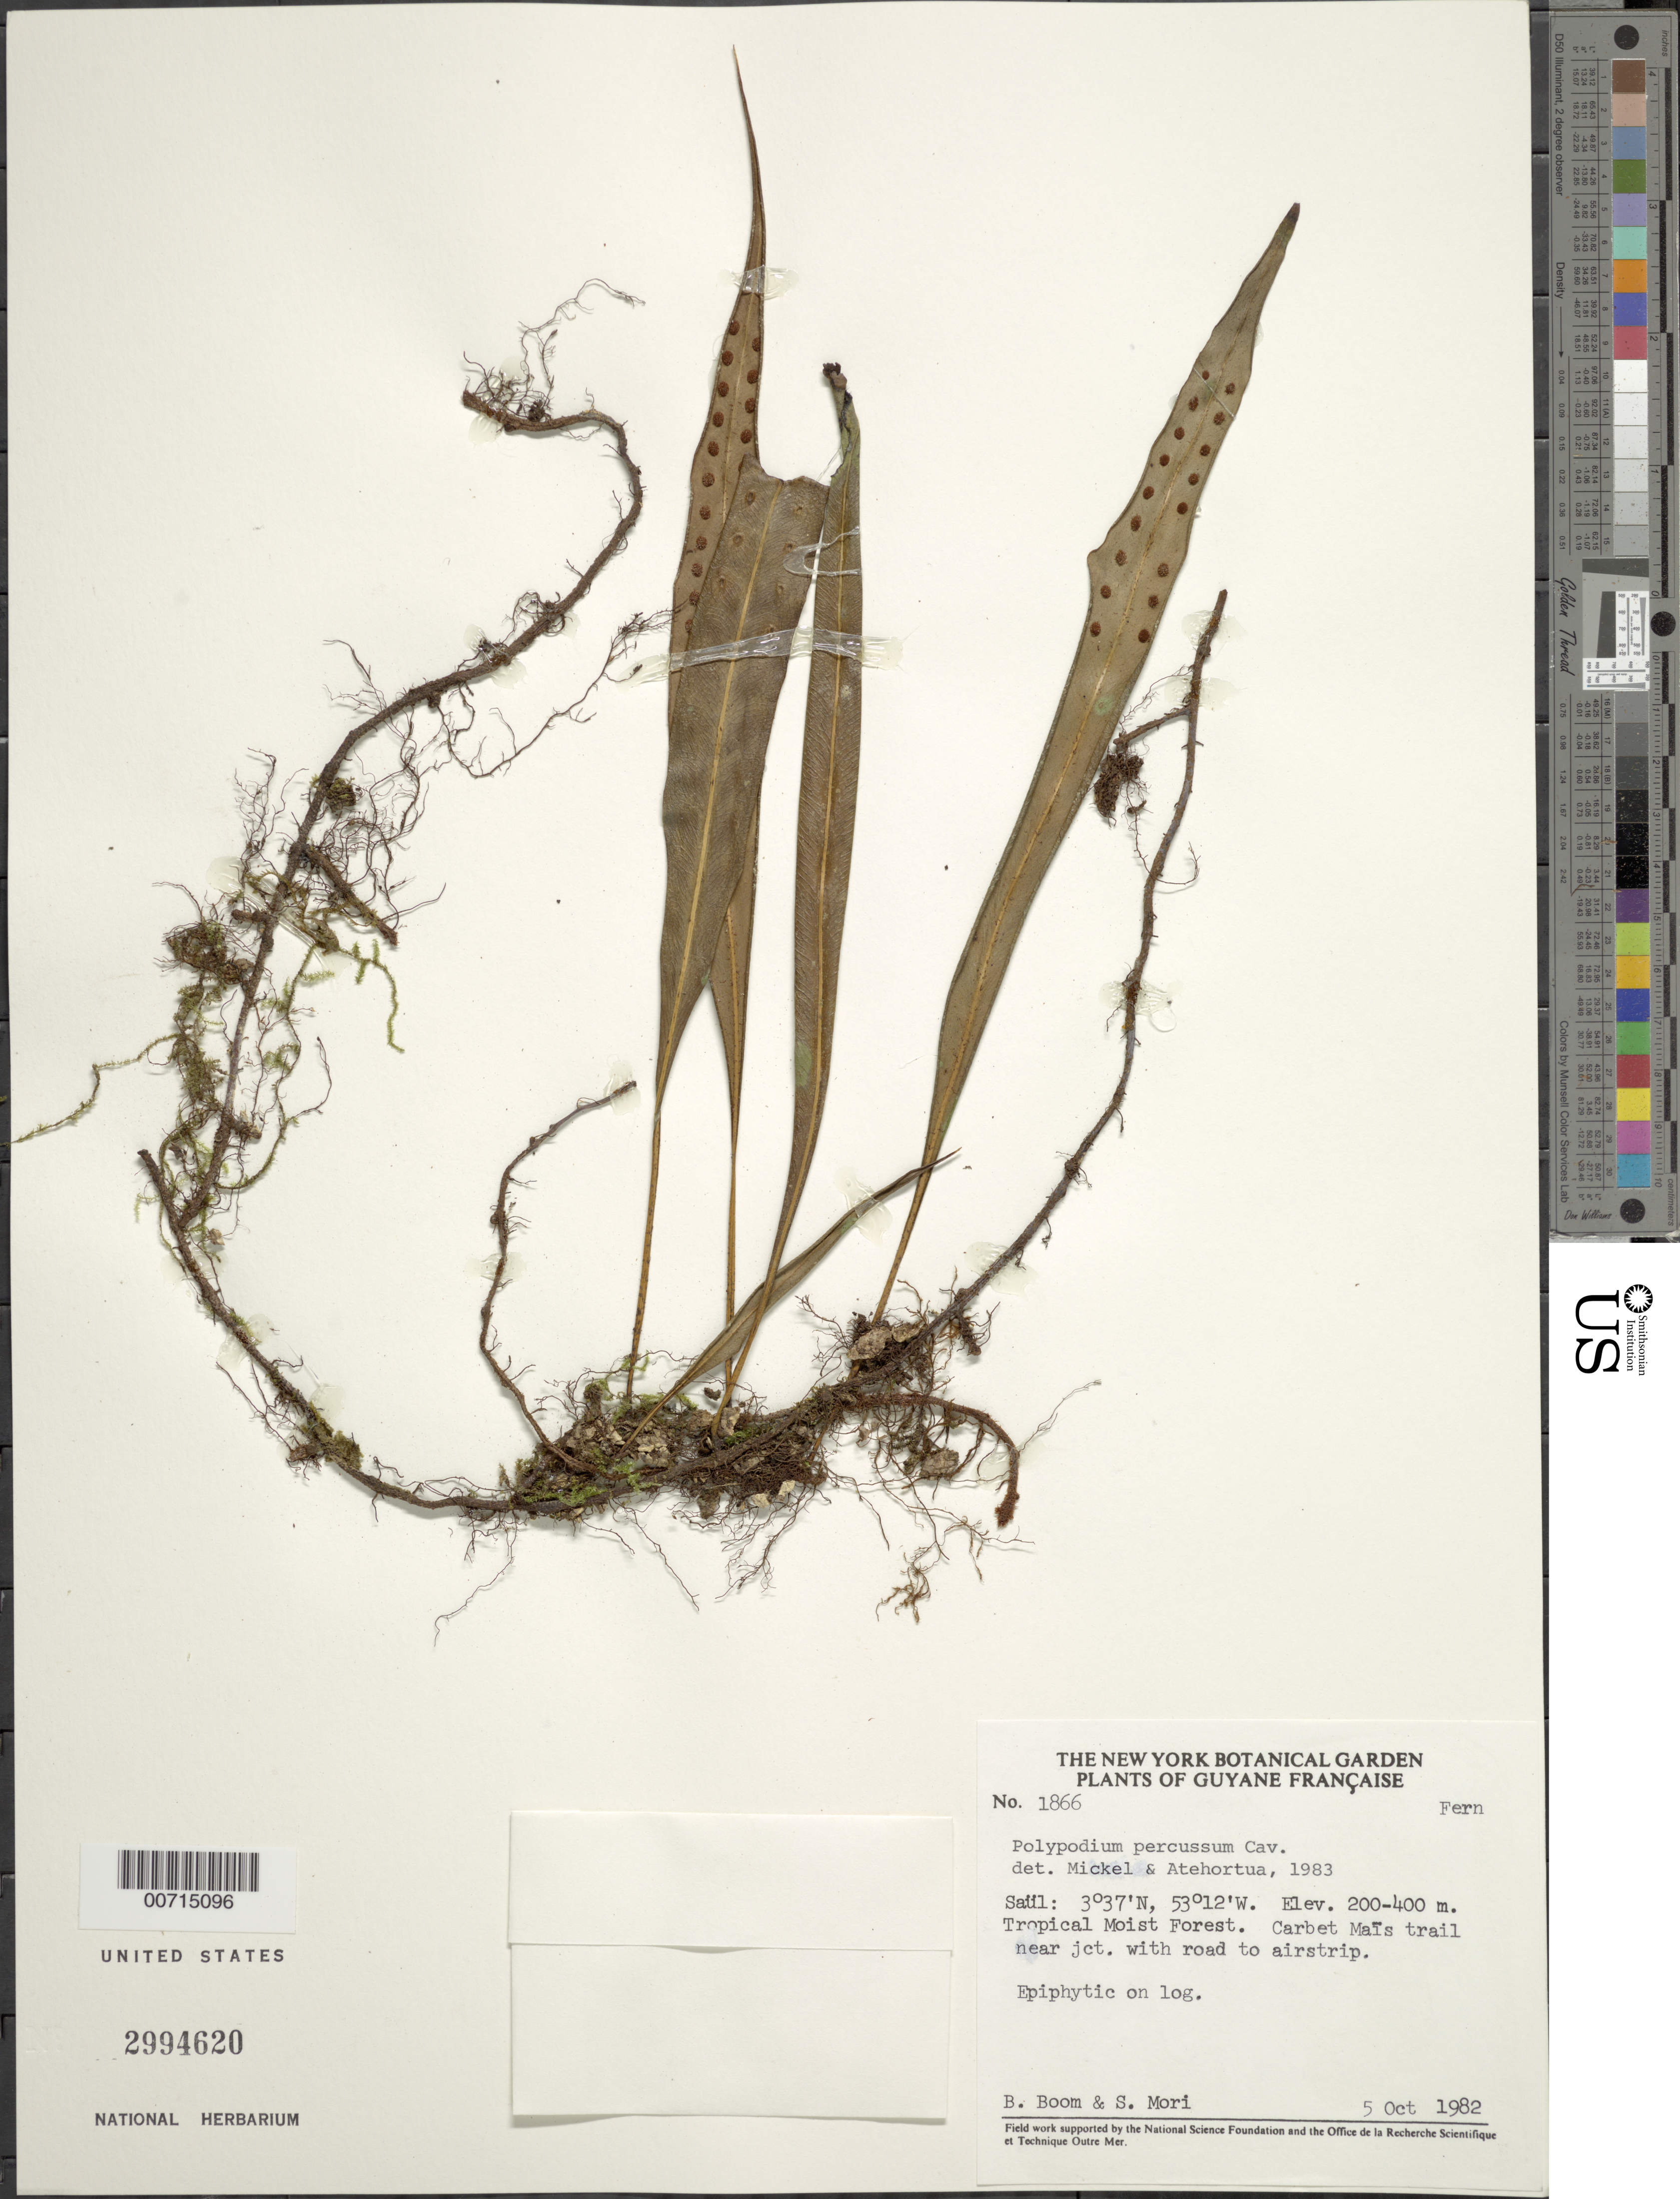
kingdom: Plantae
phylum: Tracheophyta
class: Polypodiopsida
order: Polypodiales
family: Polypodiaceae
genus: Microgramma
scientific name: Microgramma percussa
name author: (Cav.) de la Sota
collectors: B. M. Boom & S. Mori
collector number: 1866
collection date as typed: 5-Oct-82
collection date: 1982-10-05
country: French Guiana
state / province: Saint-Laurent-du-Maroni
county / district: Saül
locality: Saül, Carbet Maïs Trail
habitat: Tropical moist forest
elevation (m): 200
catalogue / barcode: US 2994620